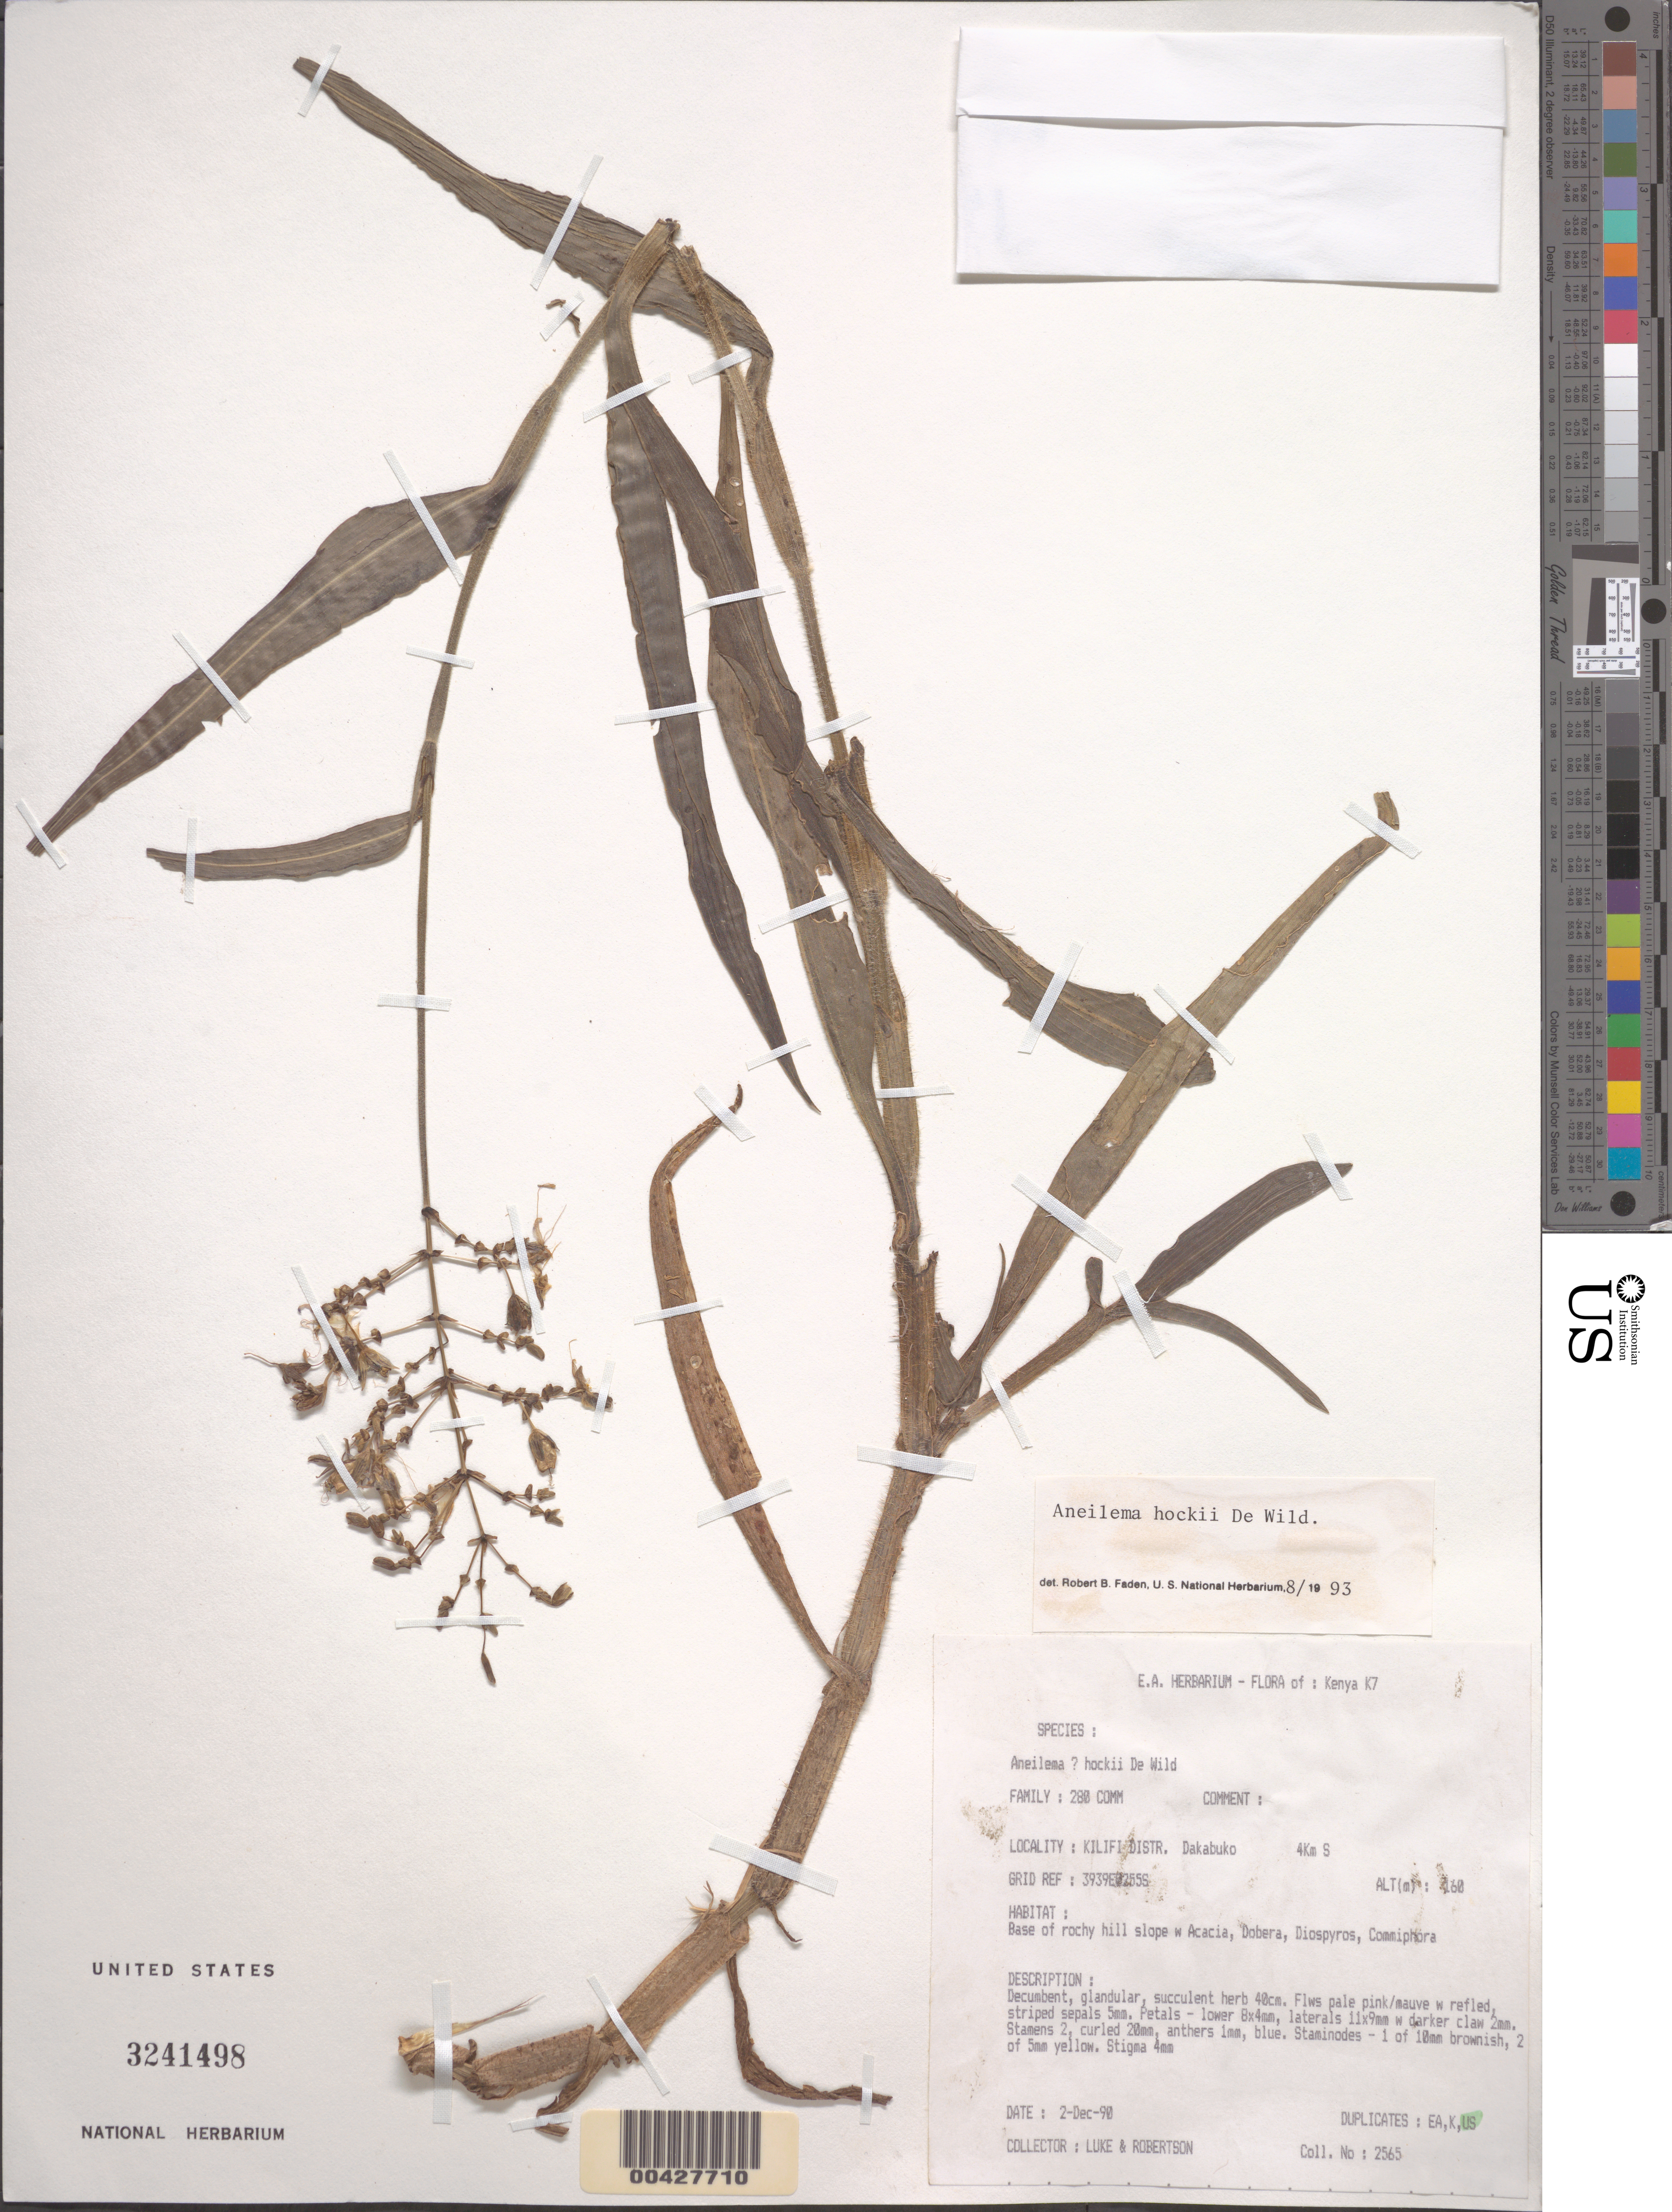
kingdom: Plantae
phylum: Tracheophyta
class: Liliopsida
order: Commelinales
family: Commelinaceae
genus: Aneilema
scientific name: Aneilema hockii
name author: De Wild.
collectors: M. Luke & A. Robertson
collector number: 2565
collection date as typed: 02 Dec 1990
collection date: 1990-12-02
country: Kenya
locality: Kilifi, dakabuko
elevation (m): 160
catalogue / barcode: US 3241498